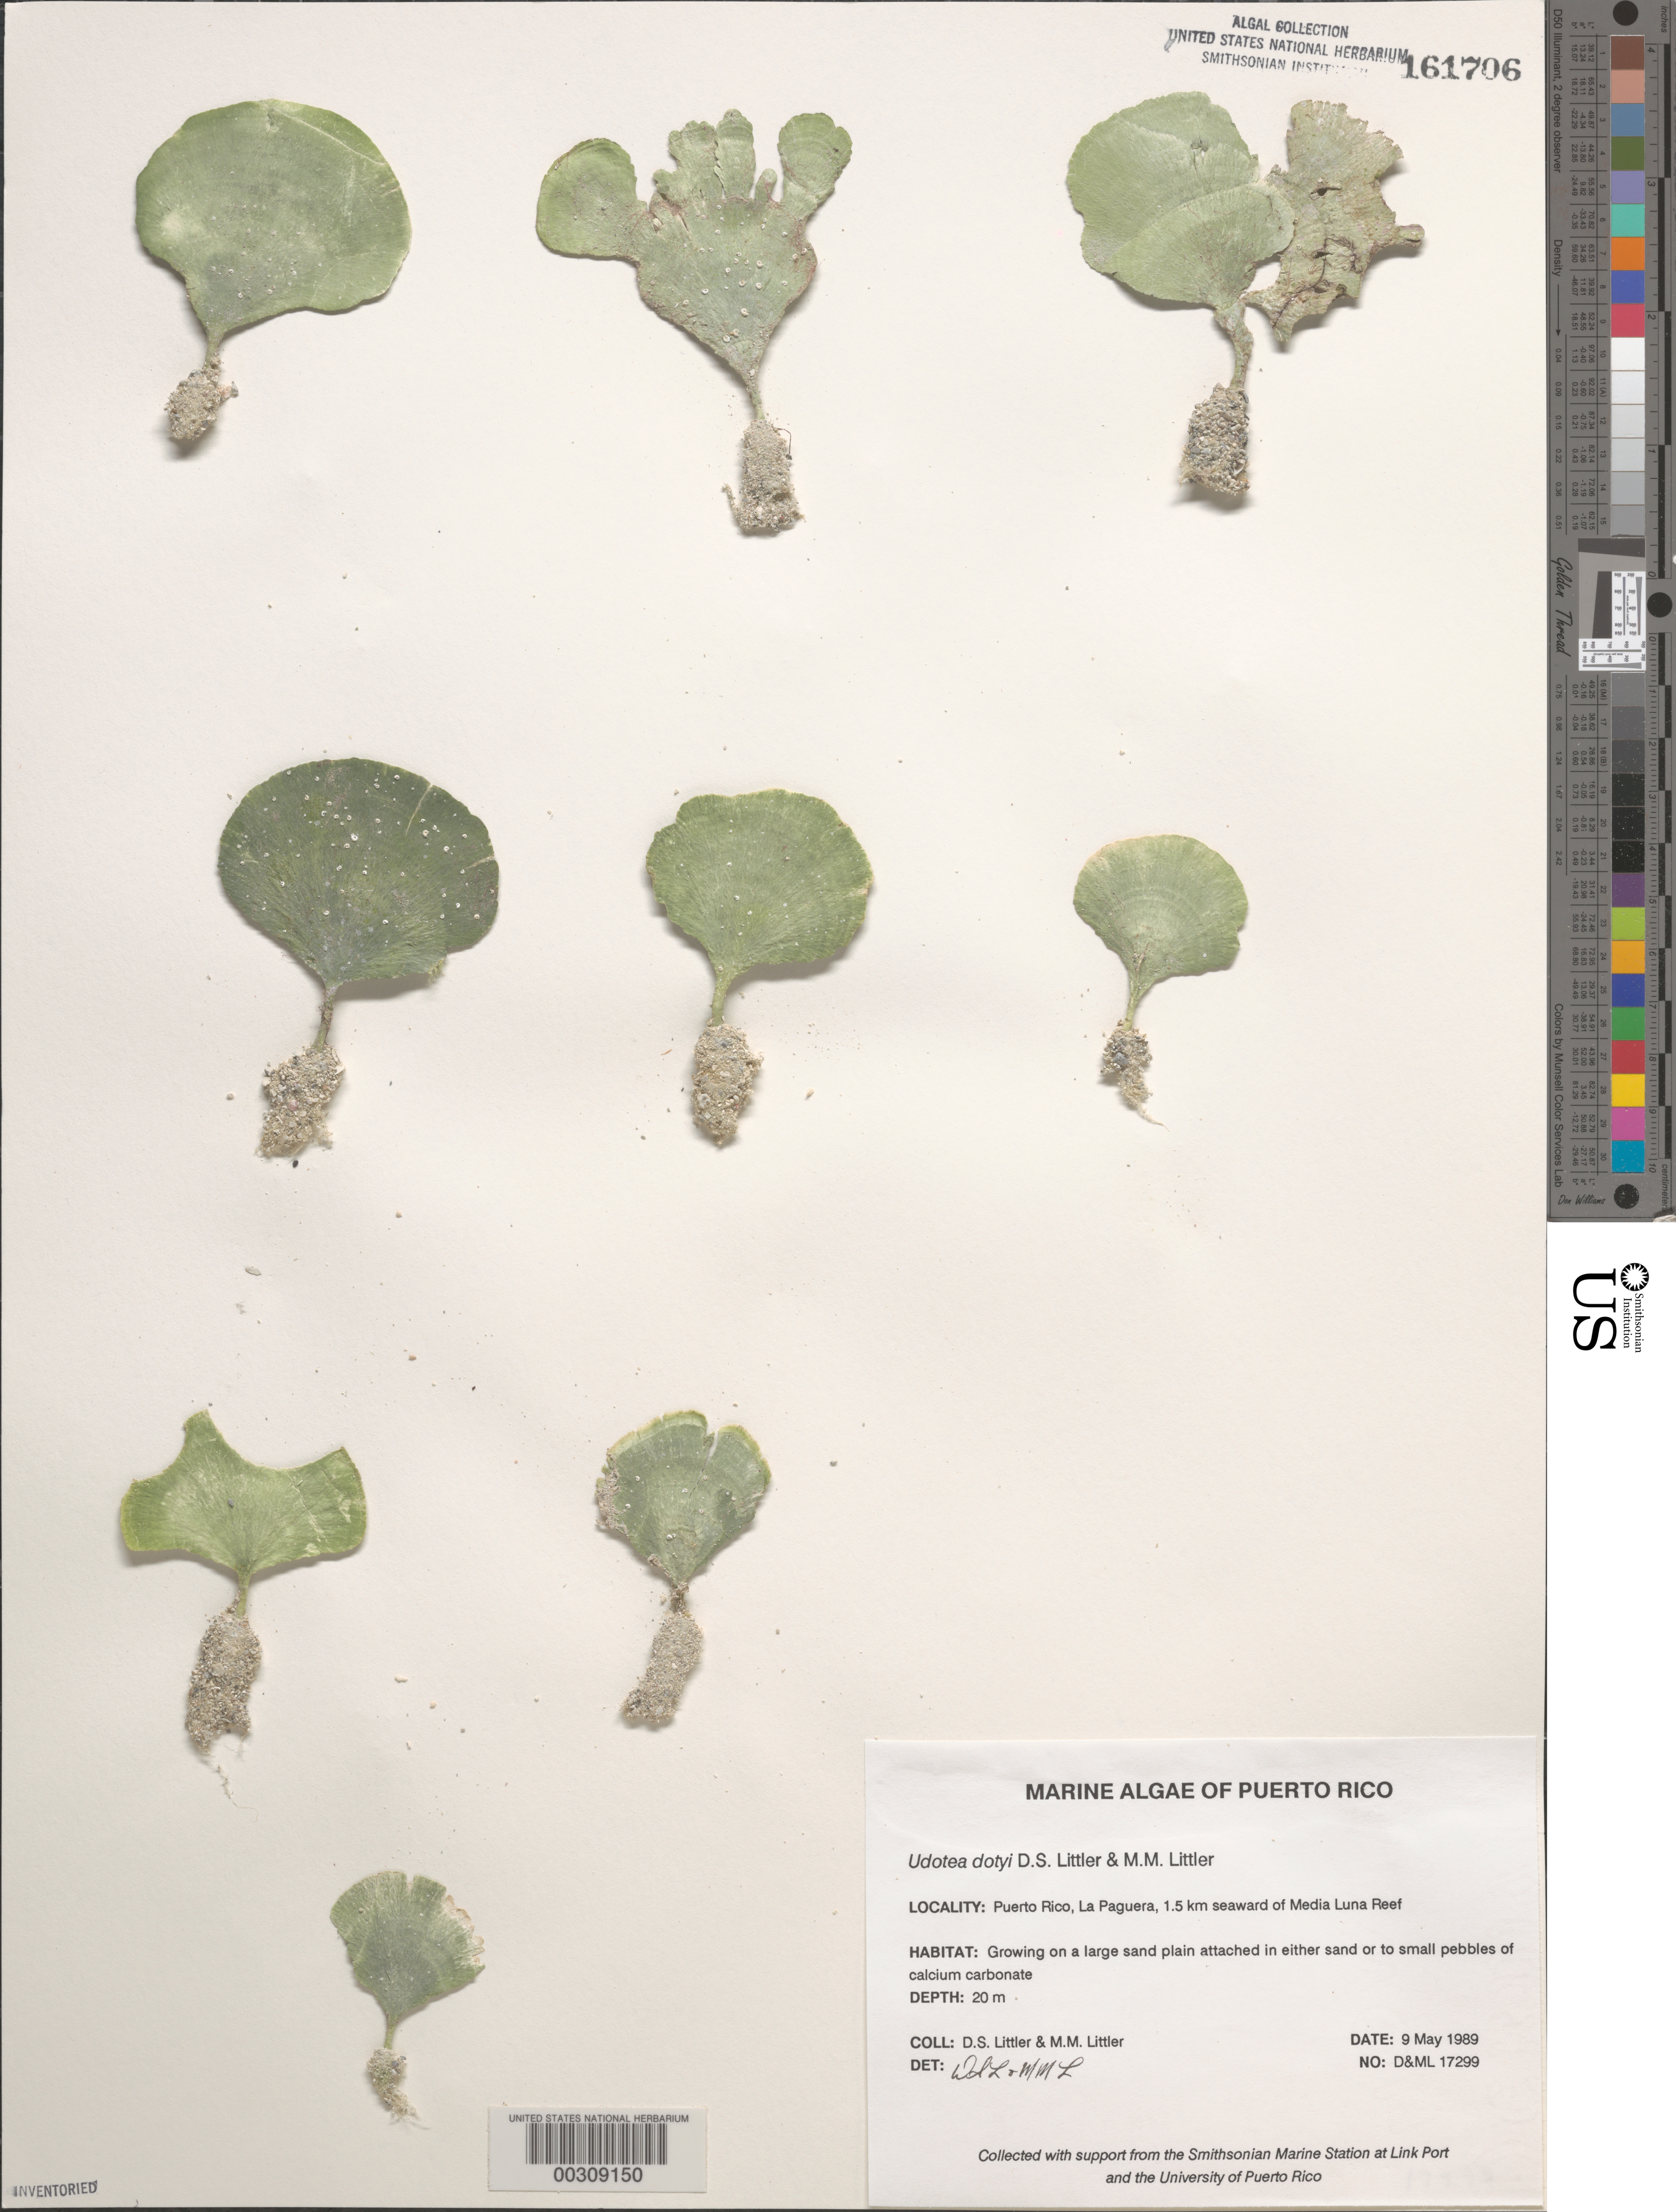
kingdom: Plantae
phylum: Chlorophyta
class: Ulvophyceae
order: Bryopsidales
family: Udoteaceae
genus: Udotea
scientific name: Udotea dotyi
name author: D.S. Littler & Littler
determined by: Littler, D. S.; Littler, M. M.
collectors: D. S. Littler & M. M. Littler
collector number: D&ML 17299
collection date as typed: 09 May 1989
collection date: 1989-05-09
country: Puerto Rico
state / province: Lajas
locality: La Parguera, 1.5 km seaward of Media Luna Reef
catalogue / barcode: US 161706